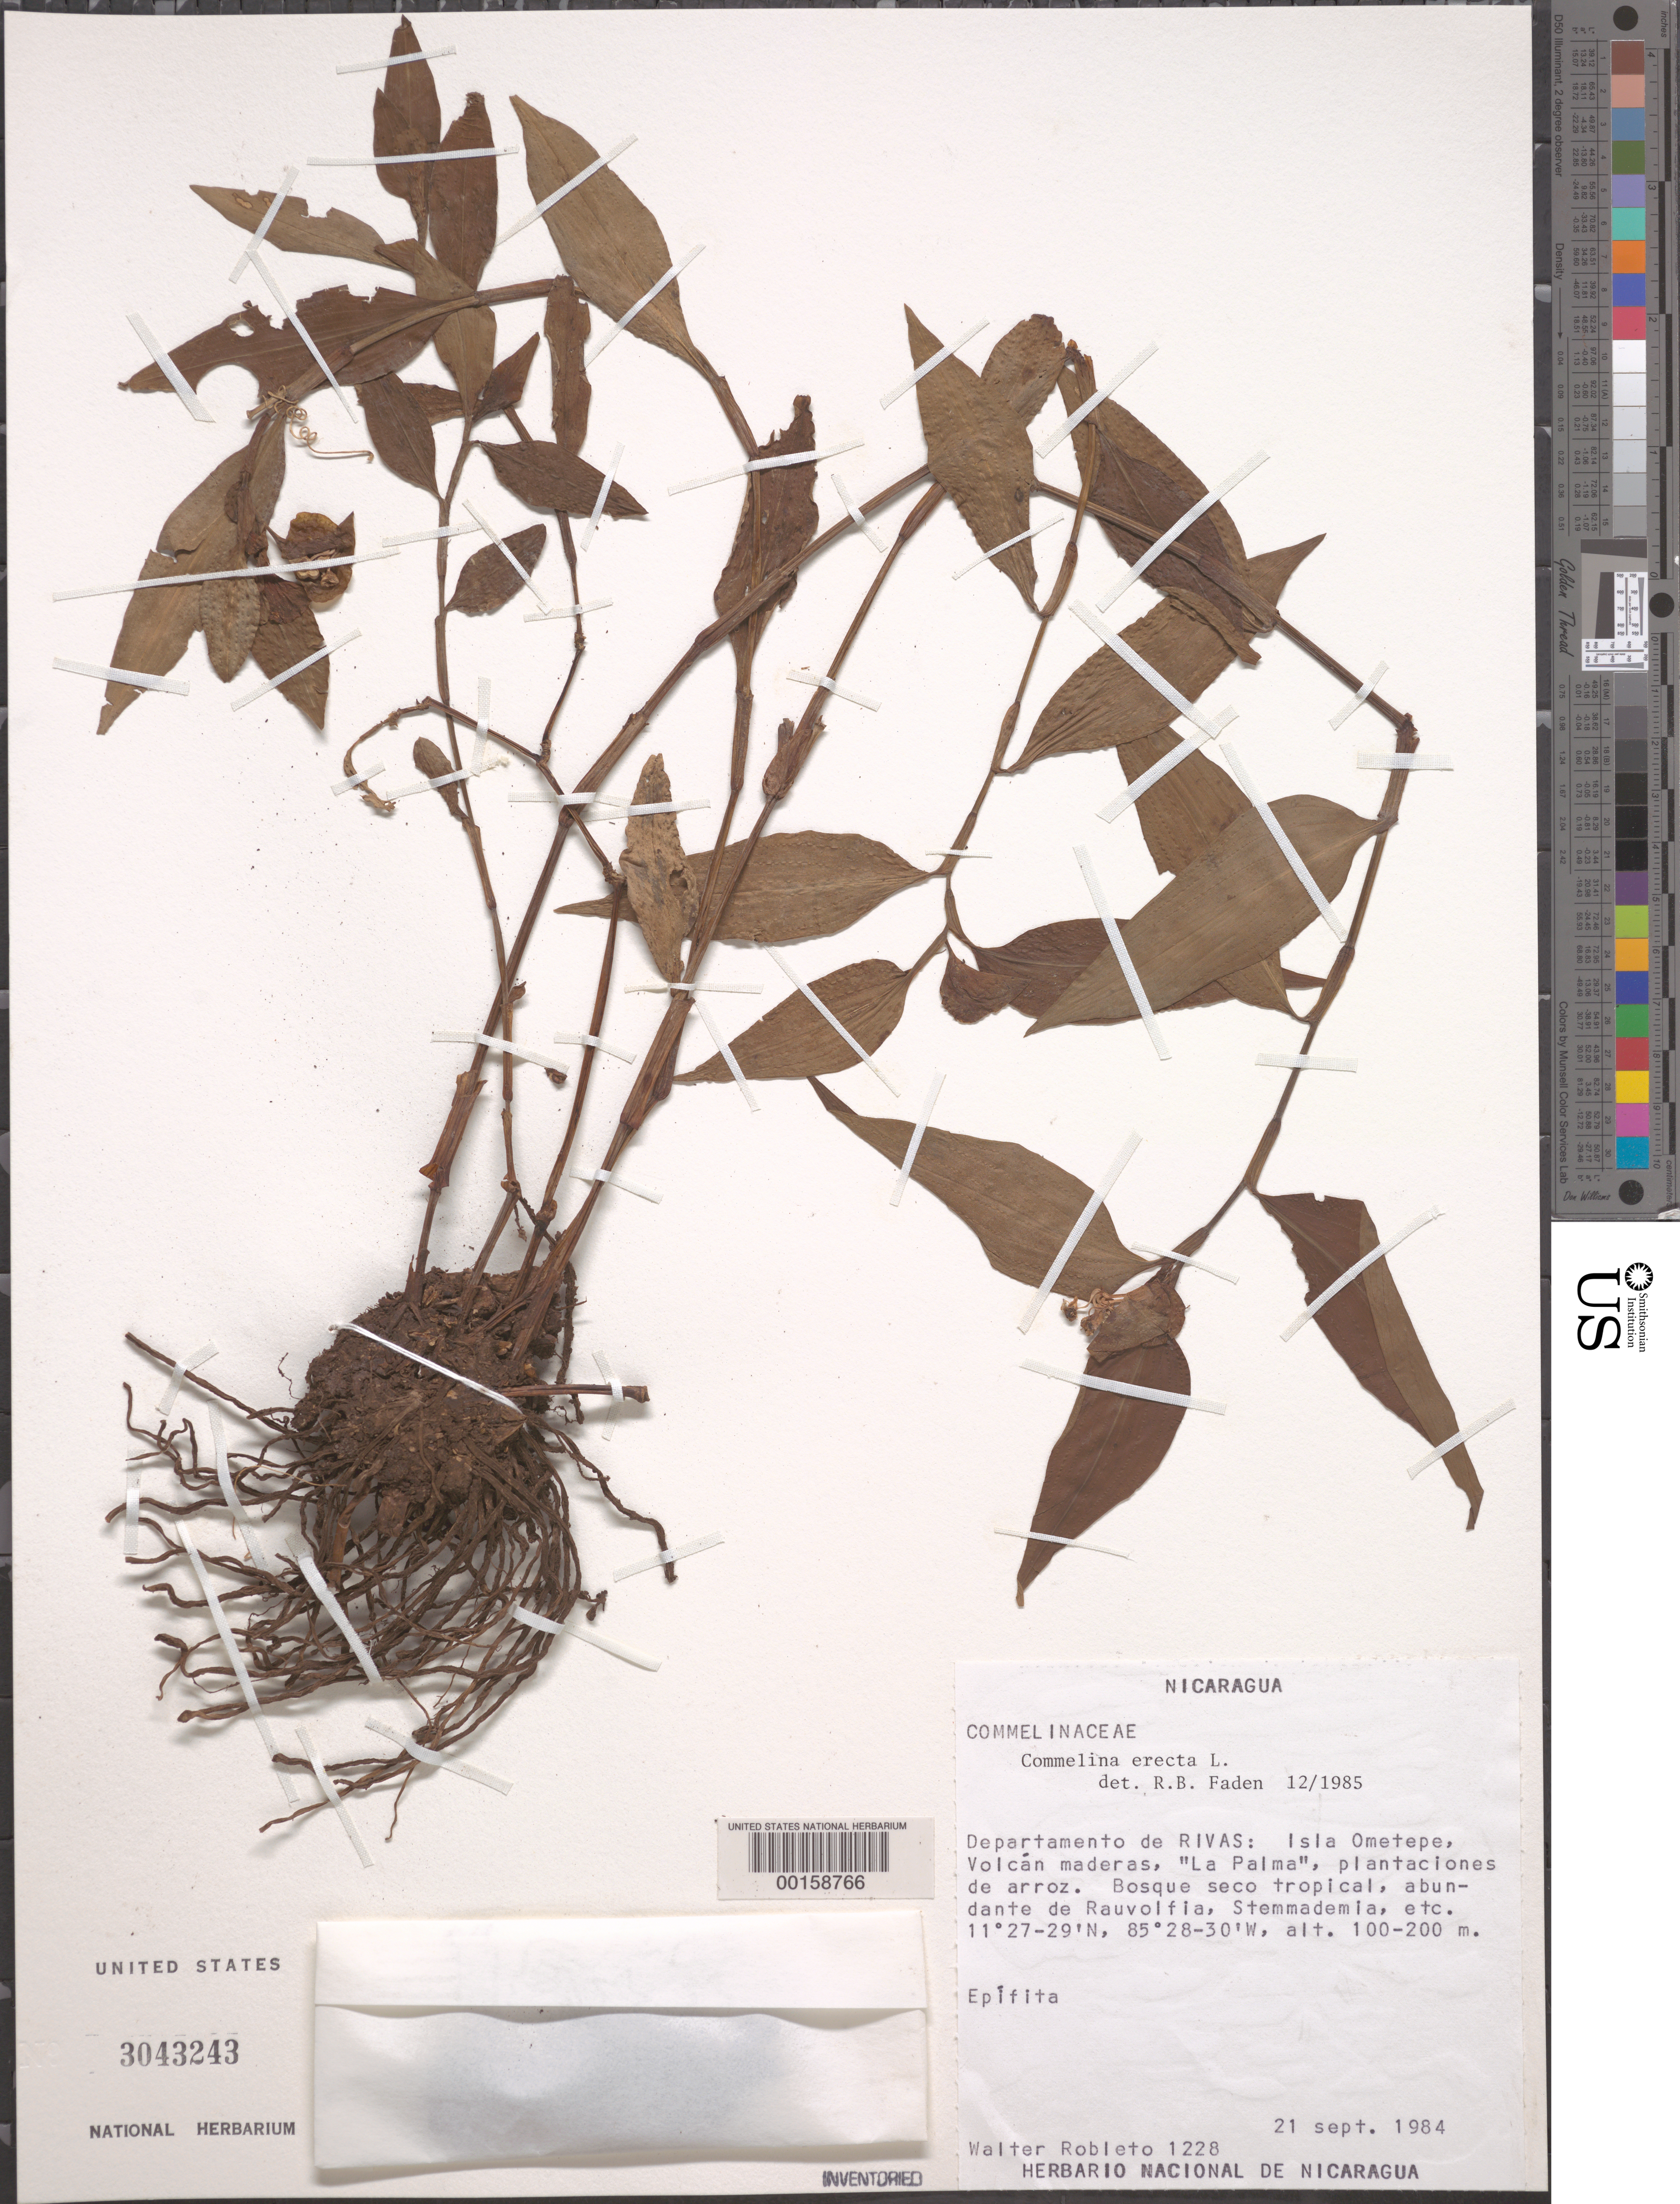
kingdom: Plantae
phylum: Tracheophyta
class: Liliopsida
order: Commelinales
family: Commelinaceae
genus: Commelina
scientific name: Commelina erecta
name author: L.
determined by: Faden, Robert B., (US), Smithsonian Institution - National Museum of Natural History (UNITED STATES)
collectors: W. Robleto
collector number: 1228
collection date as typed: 21 Sep 1984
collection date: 1984-09-21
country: Nicaragua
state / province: Rivas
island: Isla de Ometepe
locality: Isla ometepe, volcan maderas, la palma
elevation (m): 100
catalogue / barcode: US 3043243